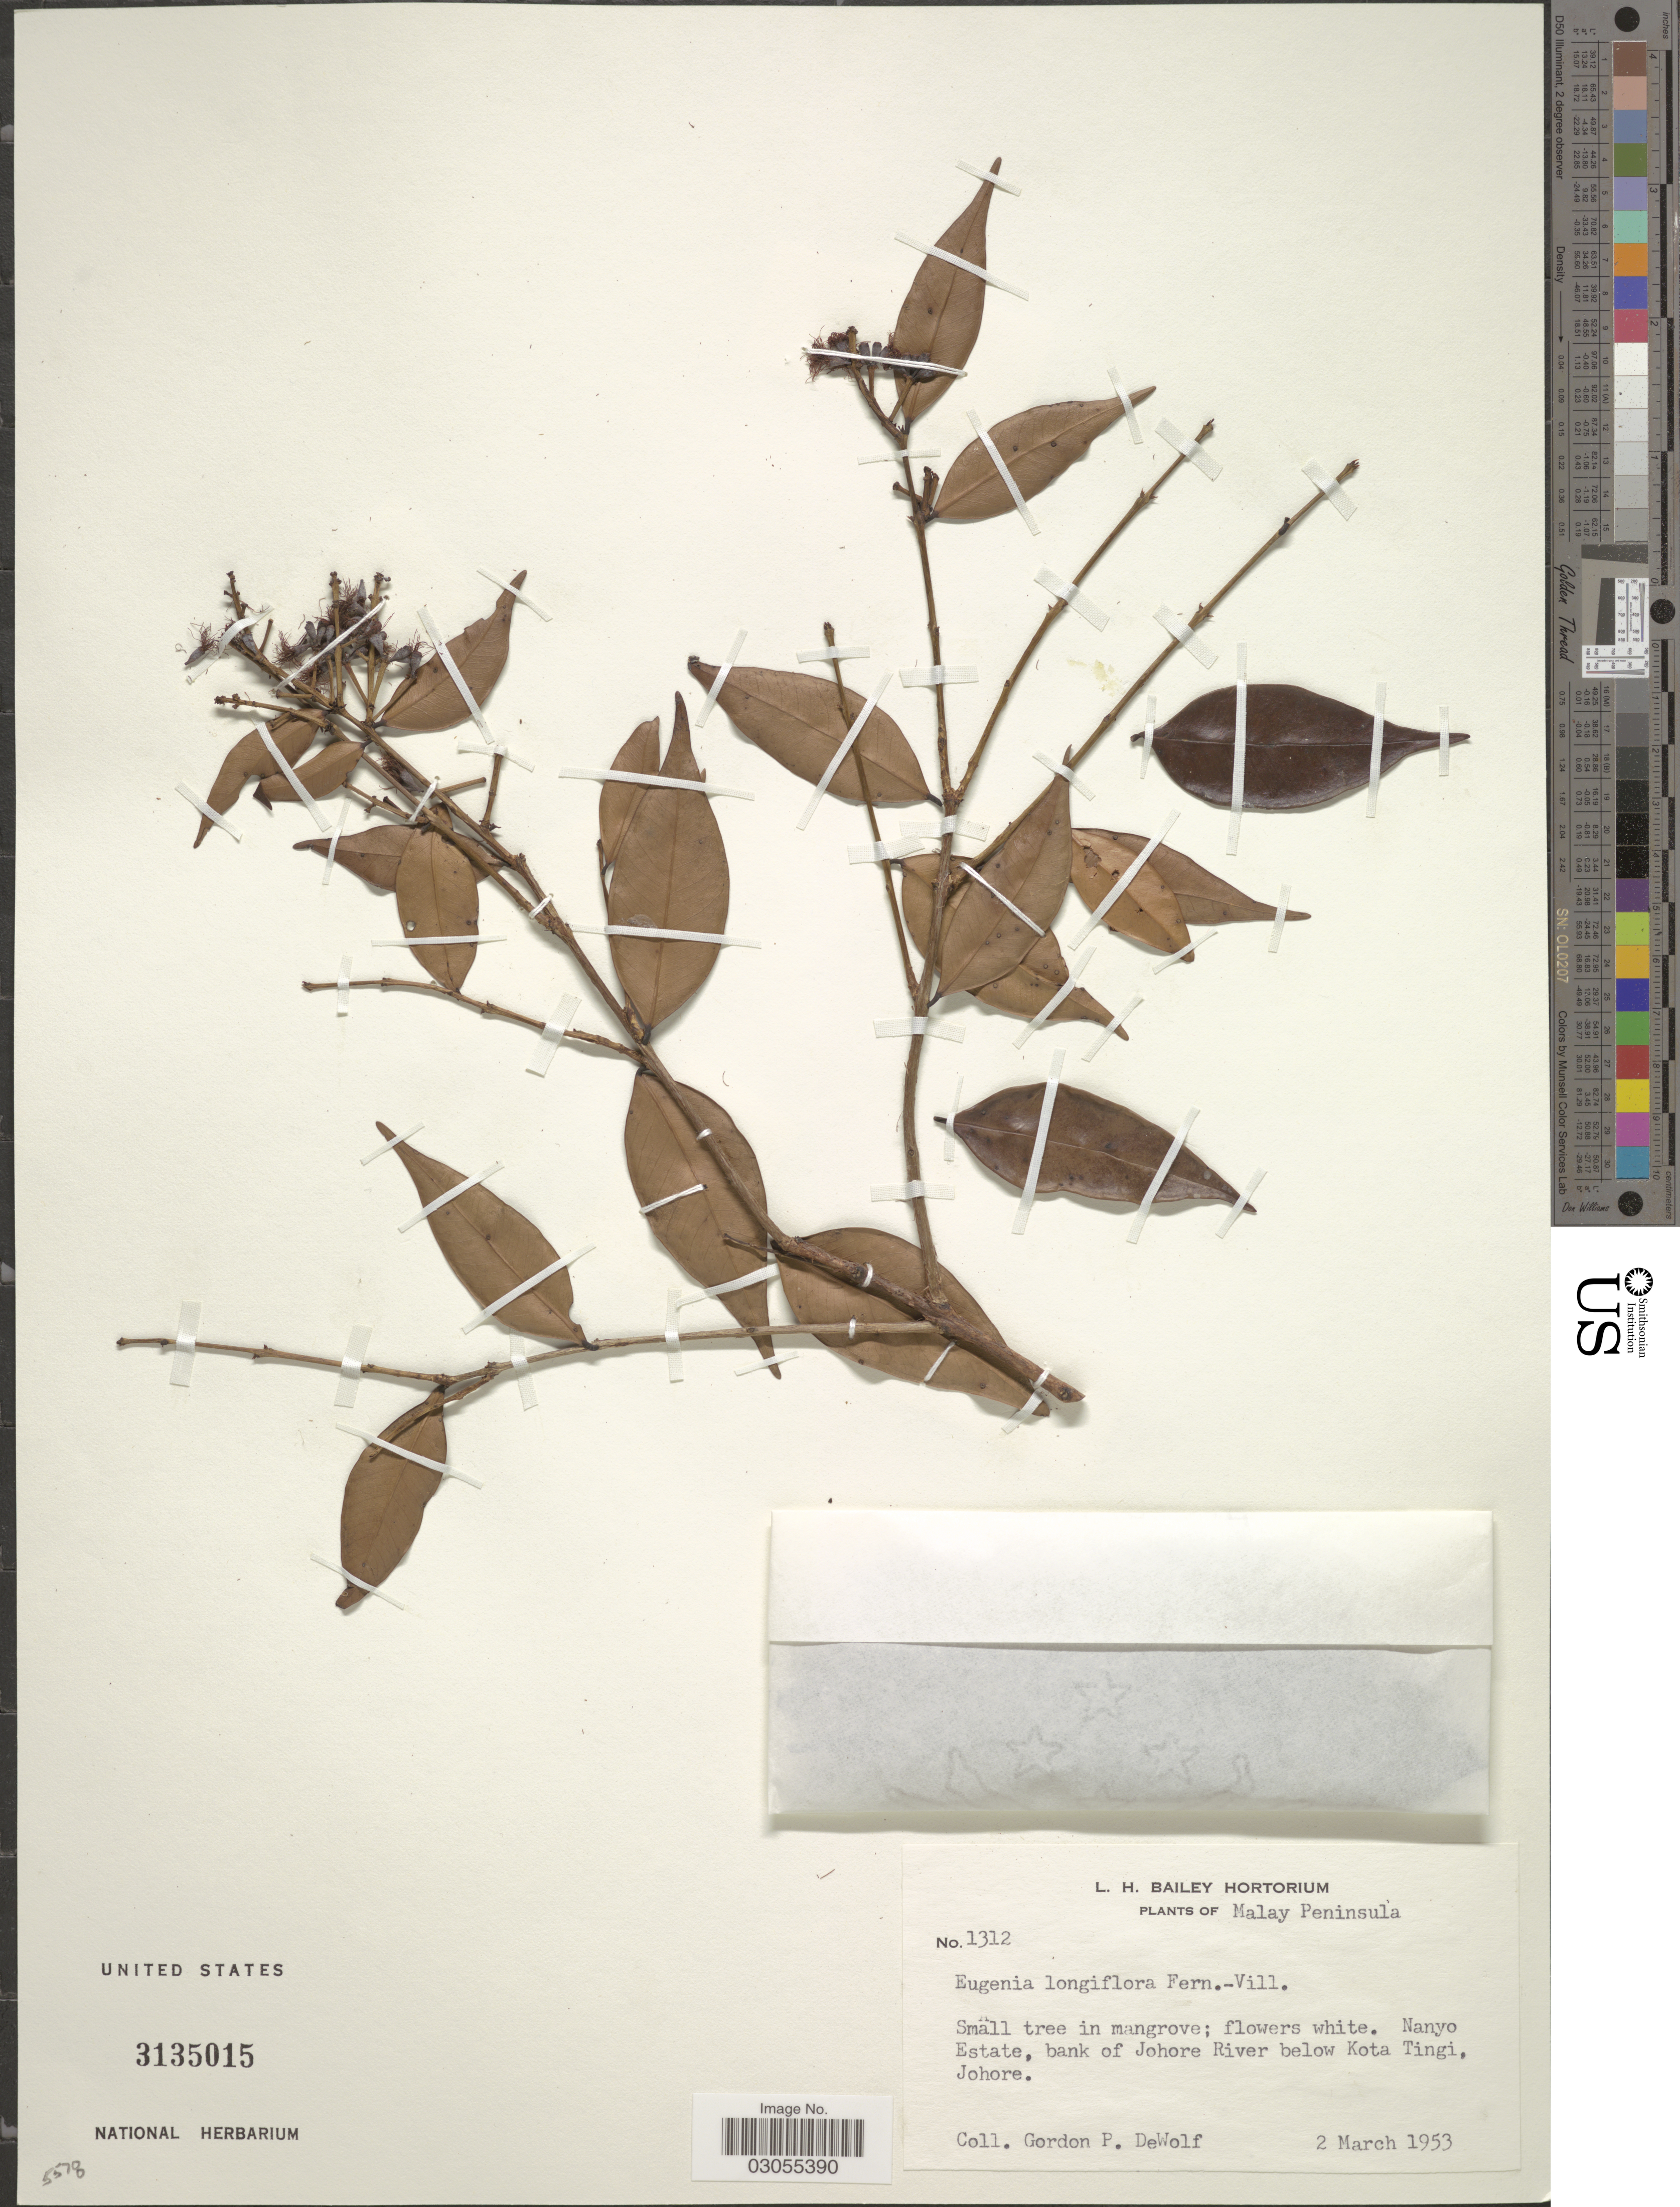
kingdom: Plantae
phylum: Tracheophyta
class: Magnoliopsida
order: Myrtales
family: Myrtaceae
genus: Syzygium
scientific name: Syzygium cerasiforme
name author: (Blume) Merr. & L.M. Perry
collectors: G. DeWolf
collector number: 1312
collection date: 1953-03-02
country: Malaysia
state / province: Johor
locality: Malay Peninsula. Nanyo Estate, bank of Johore River below Kota Tingri, Johore.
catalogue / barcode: US 3135015